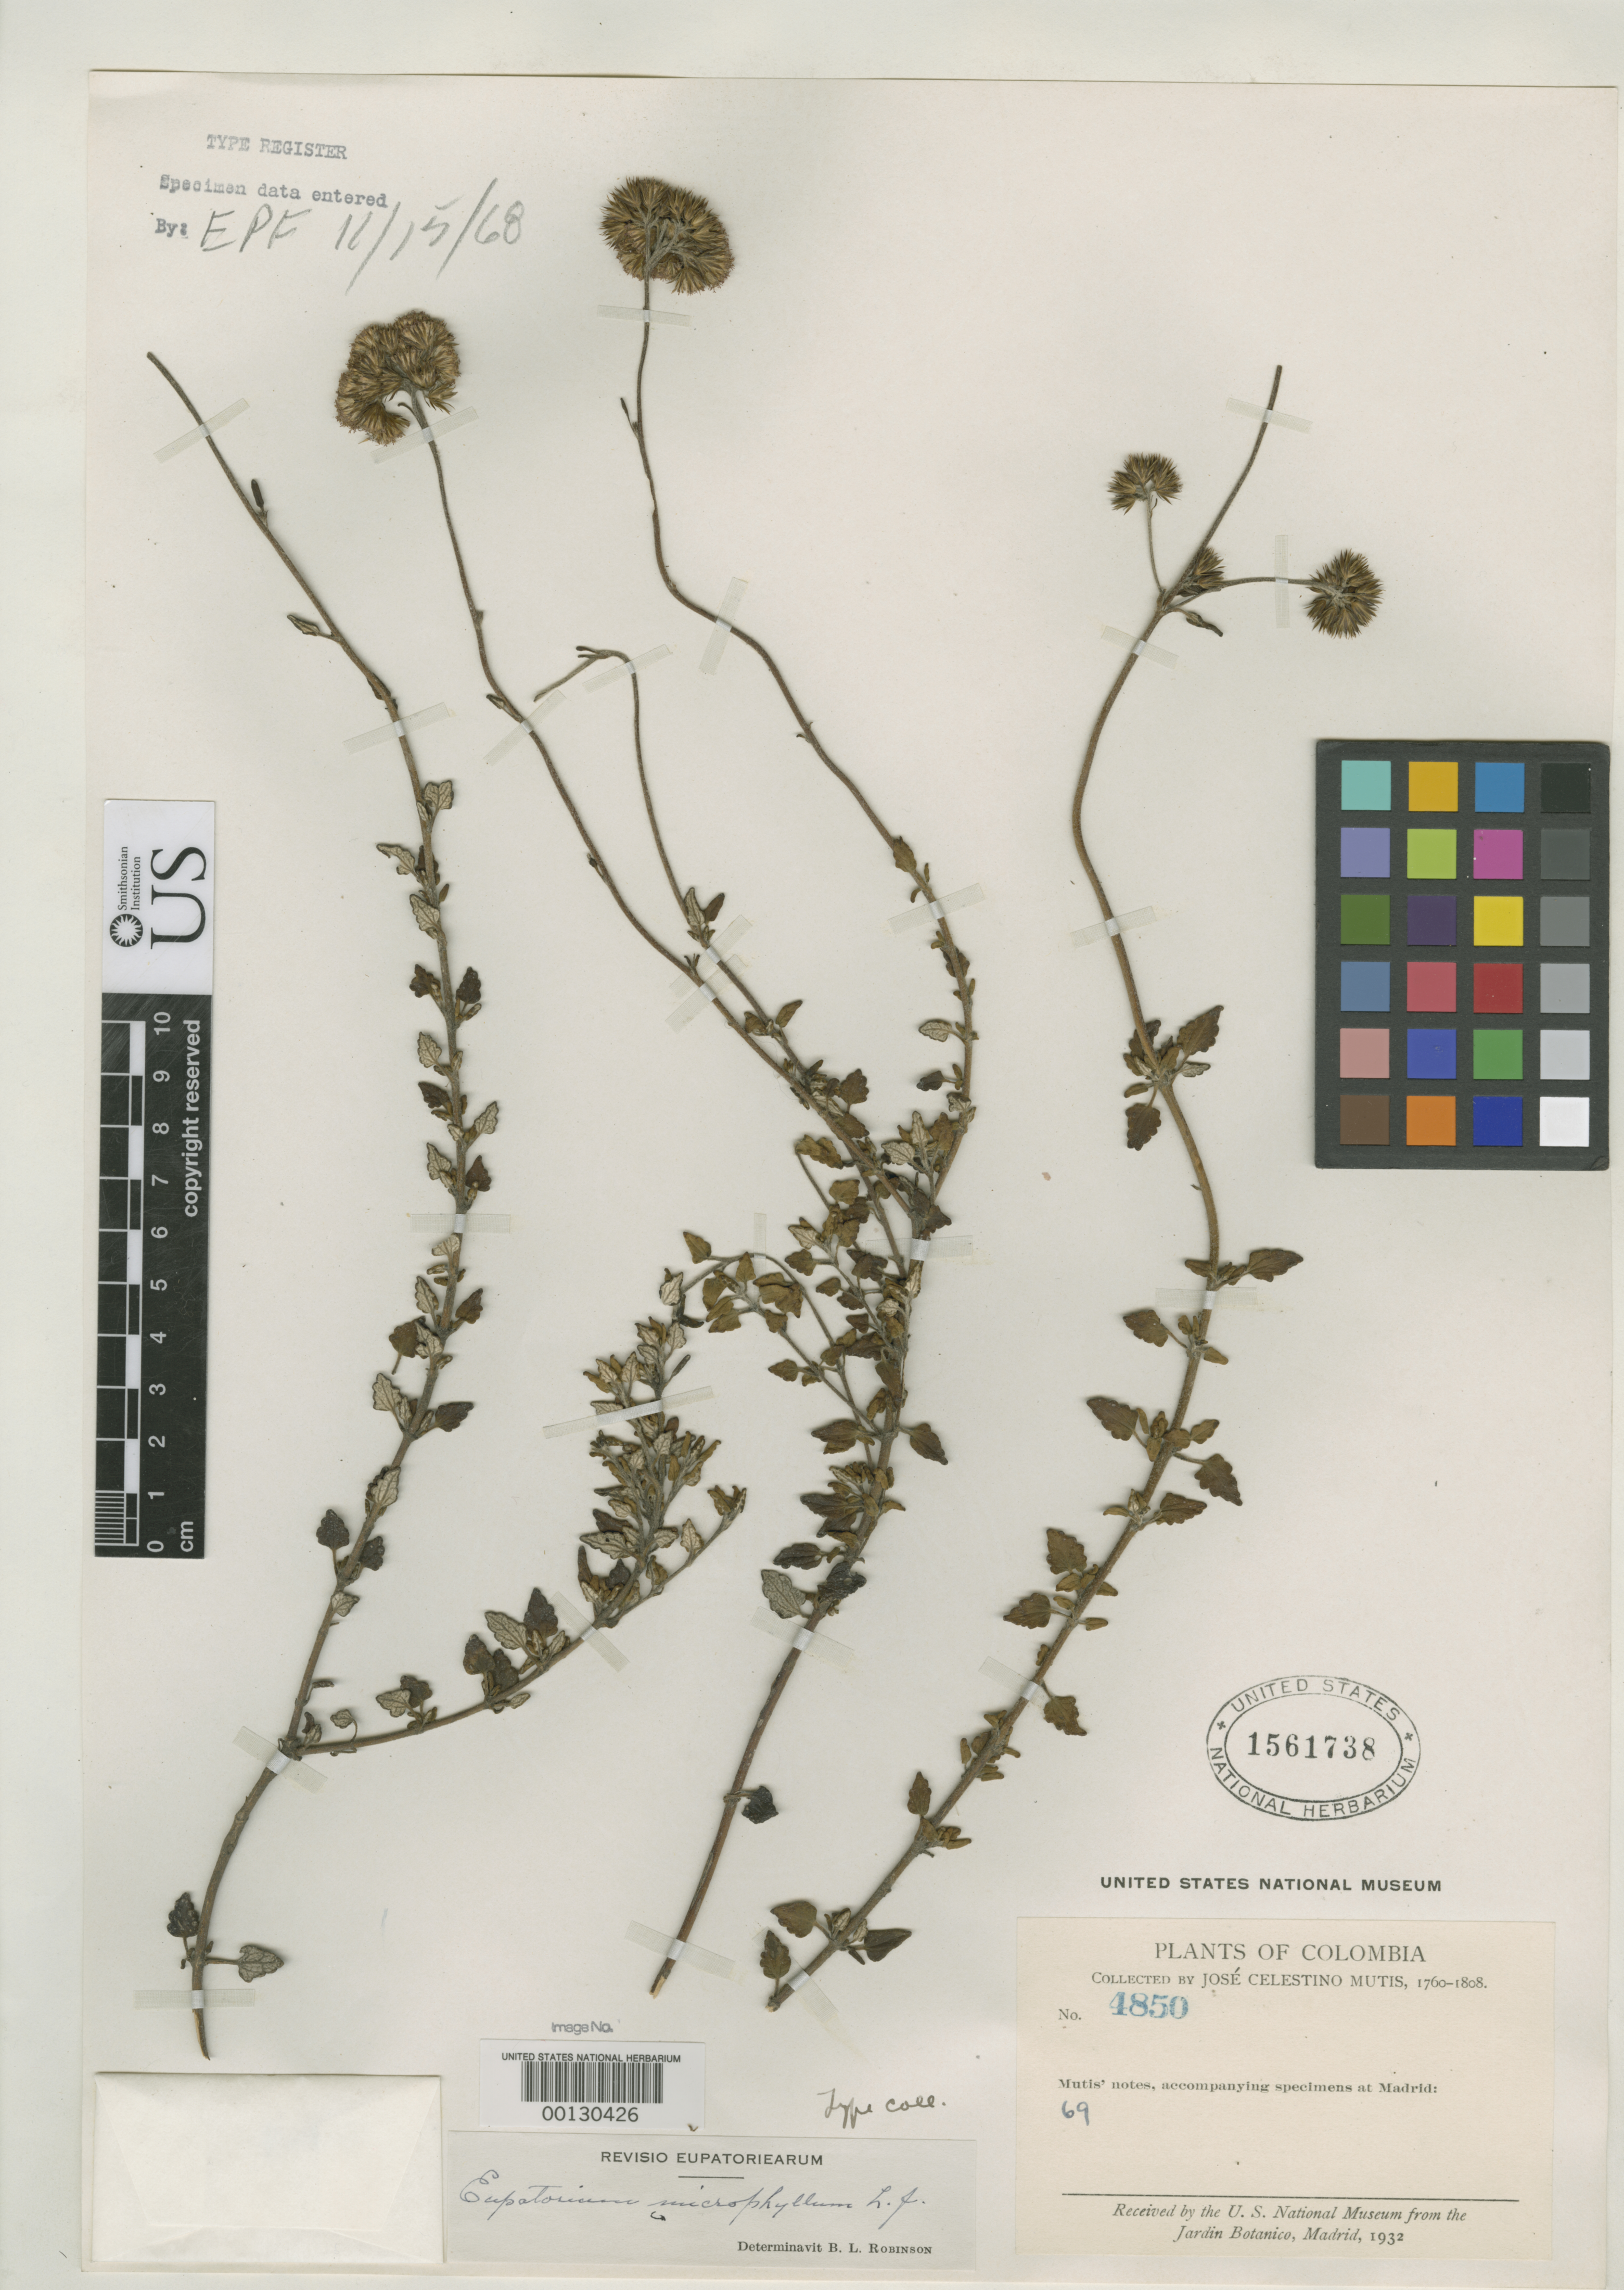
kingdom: Plantae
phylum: Tracheophyta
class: Magnoliopsida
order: Asterales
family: Asteraceae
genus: Eupatorium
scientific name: Eupatorium microphyllum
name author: L. f.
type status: Type Collection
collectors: J. C. B. Mutis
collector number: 4850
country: Colombia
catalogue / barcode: US 1561738